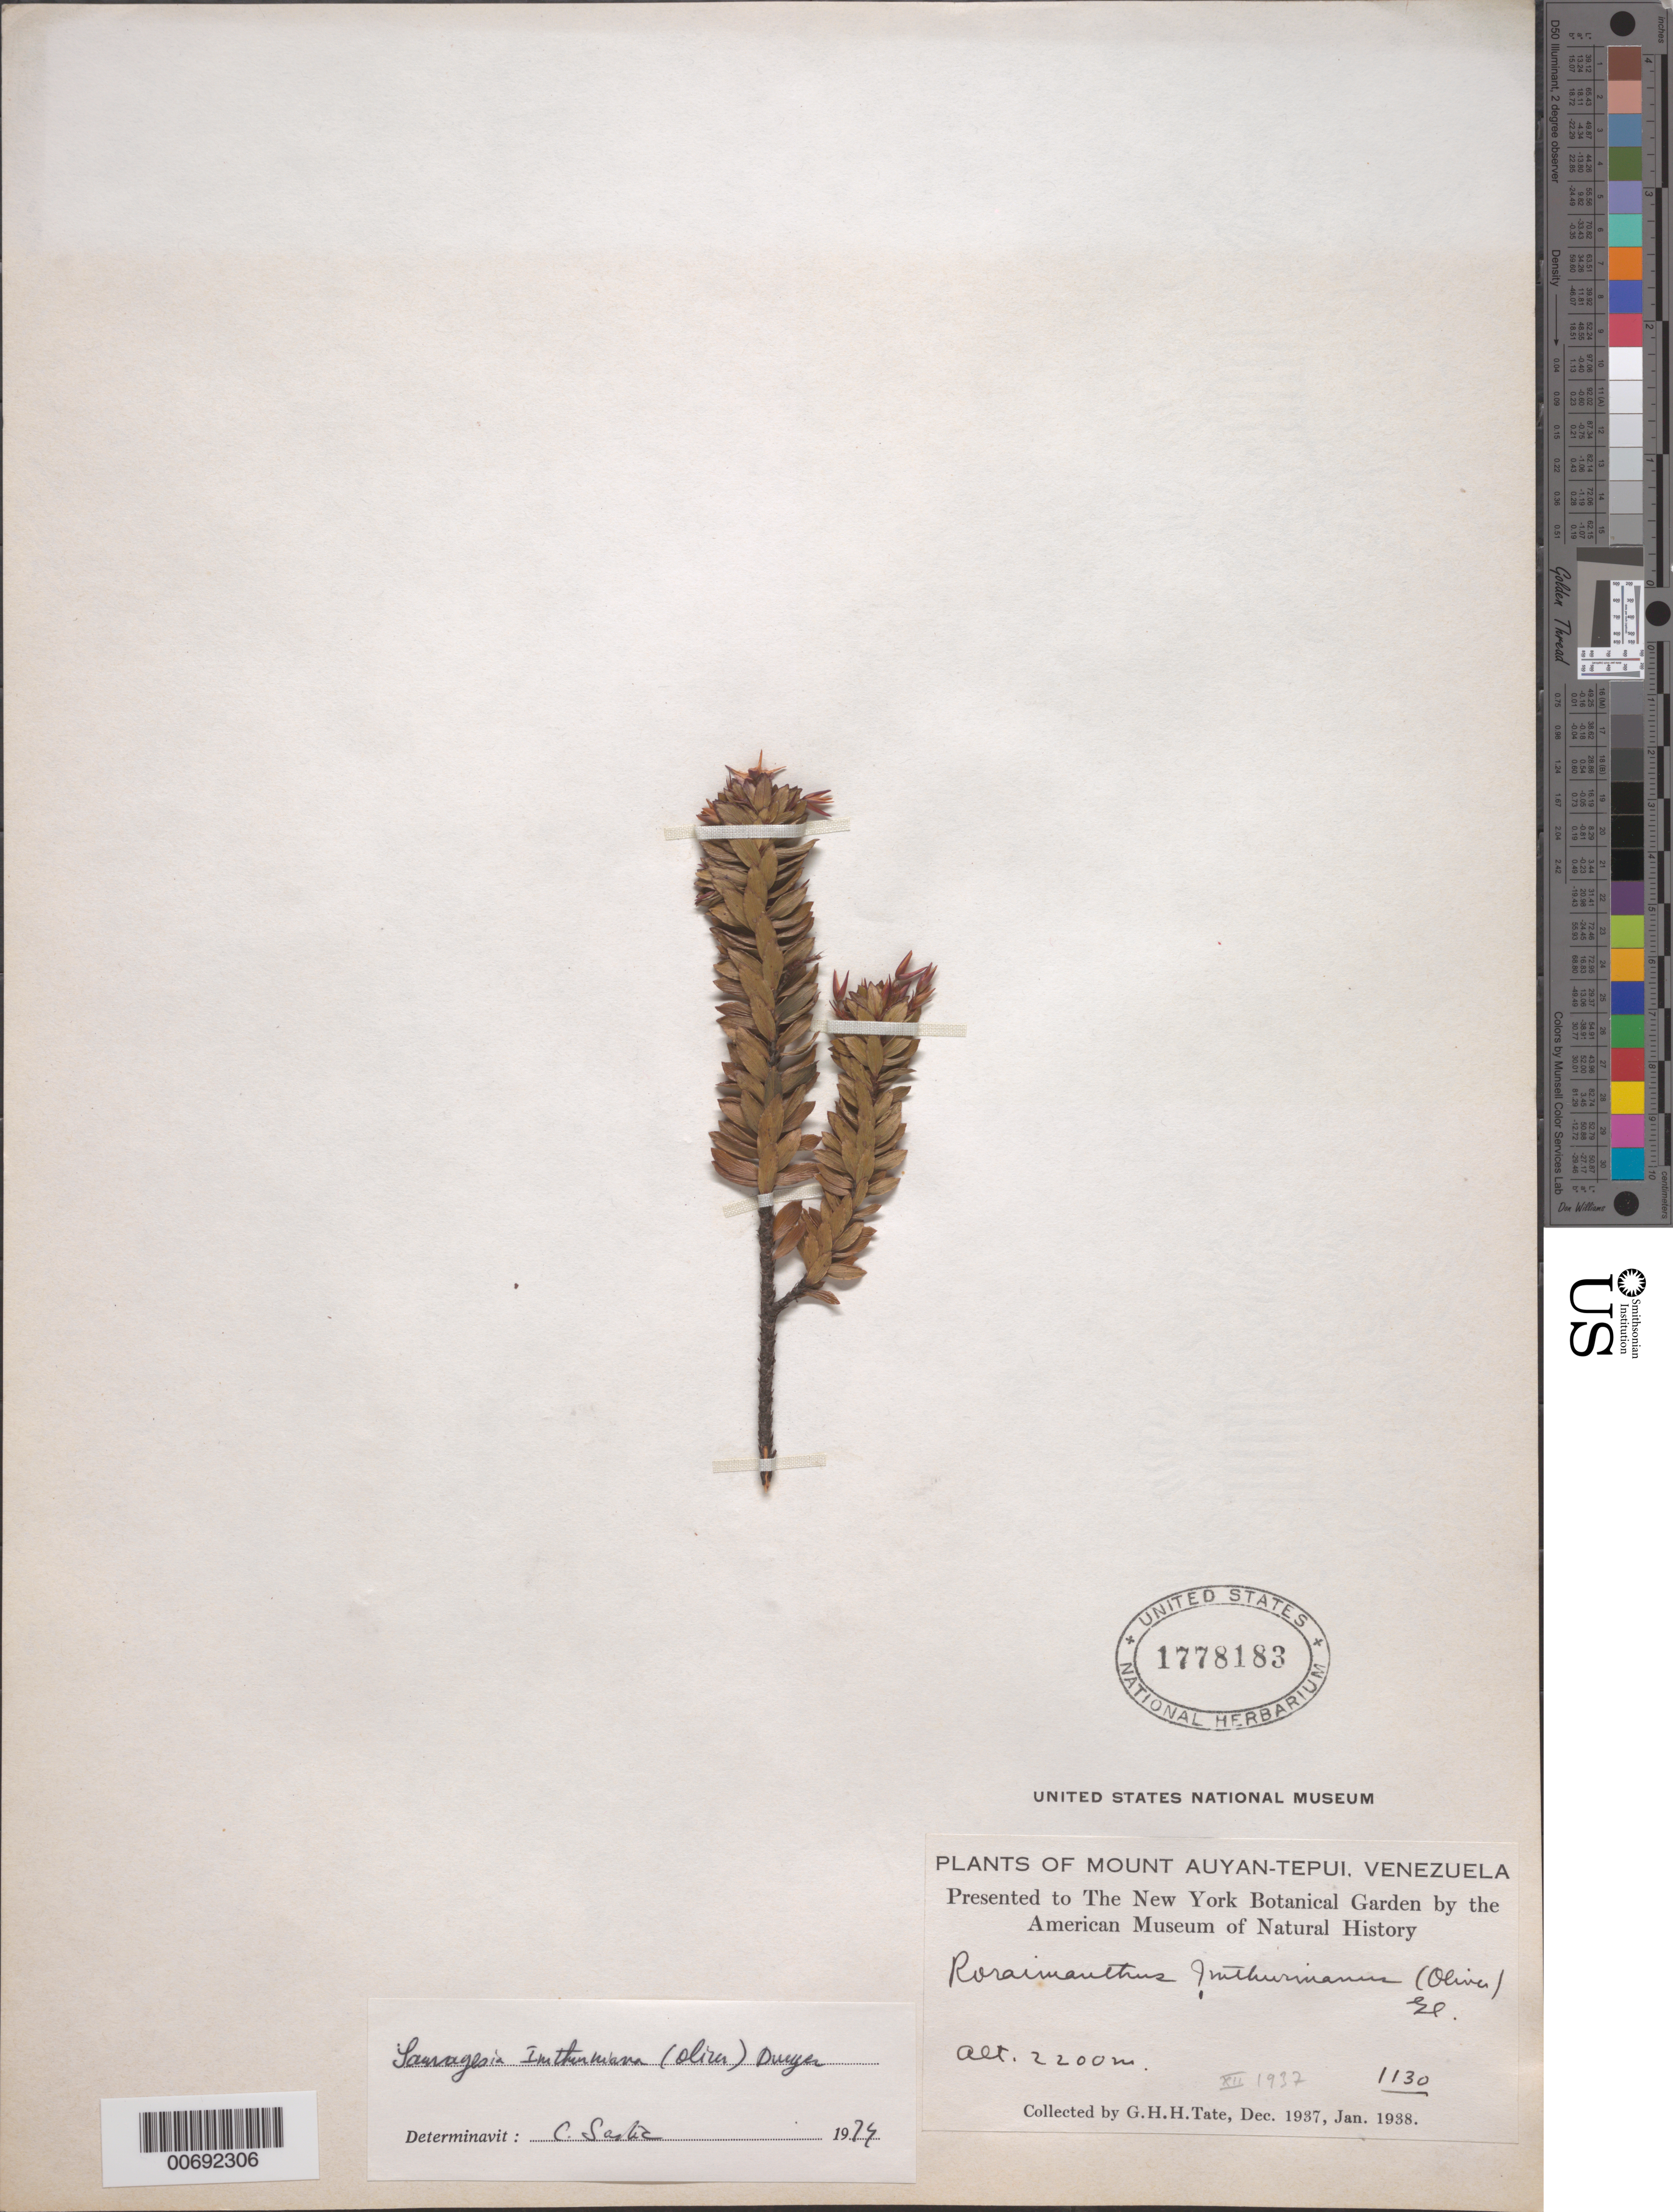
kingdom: Plantae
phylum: Tracheophyta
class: Magnoliopsida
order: Malpighiales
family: Ochnaceae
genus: Sauvagesia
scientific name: Sauvagesia imthurniana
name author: (Oliv.) Dwyer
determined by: Sastre, C. H. L.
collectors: G. H. H.Tate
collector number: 1130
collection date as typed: Dec-37 to Jan-38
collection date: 1937-12/1938-01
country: Venezuela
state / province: Bolívar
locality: Mt. Auyan-tepuí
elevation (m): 2200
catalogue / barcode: US 1778183